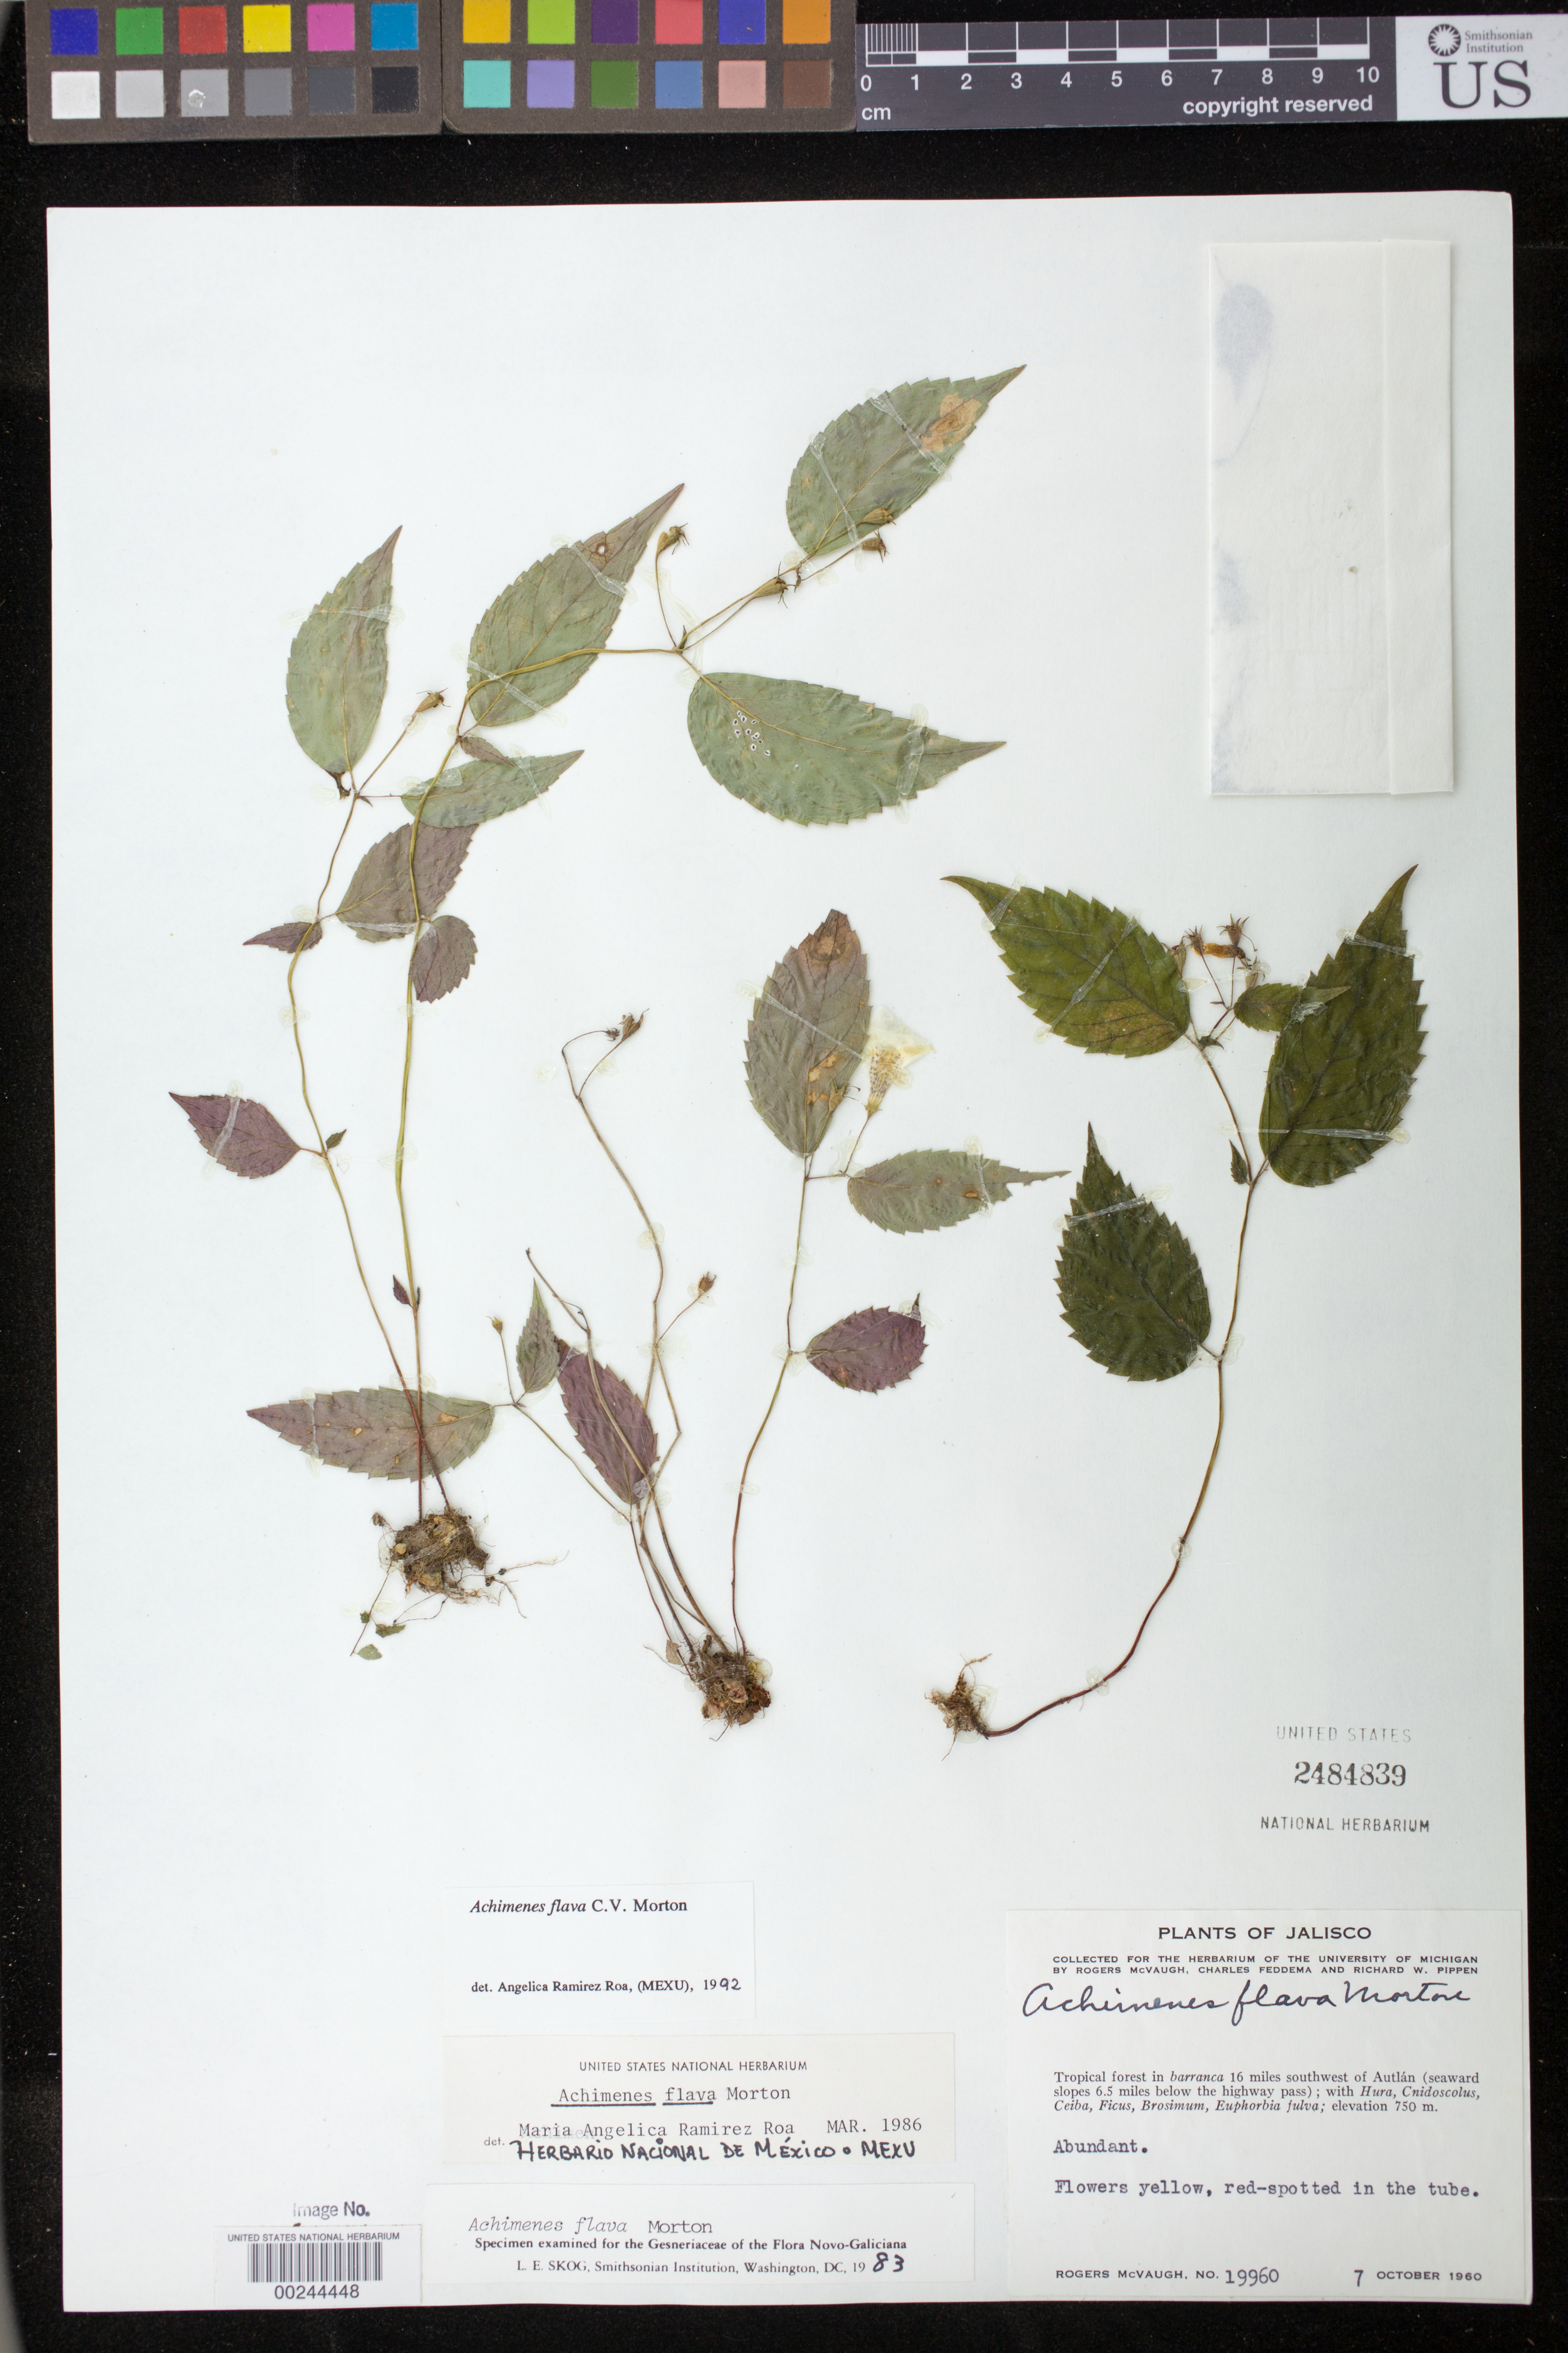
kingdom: Plantae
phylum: Tracheophyta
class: Magnoliopsida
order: Lamiales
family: Gesneriaceae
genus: Achimenes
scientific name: Achimenes flava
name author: C.V. Morton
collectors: R. McVaugh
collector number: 19960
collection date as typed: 07 Oct 1960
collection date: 1960-10-07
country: Mexico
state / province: Jalisco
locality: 16 mi SW of Autlan (seaward slopes 6.5 mi below the highway pass)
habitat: Tropical forest in barranca with Hura, Cnidoscolus, Ceiba, Ficus, Brosimum,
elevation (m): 750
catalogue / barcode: US 2484839